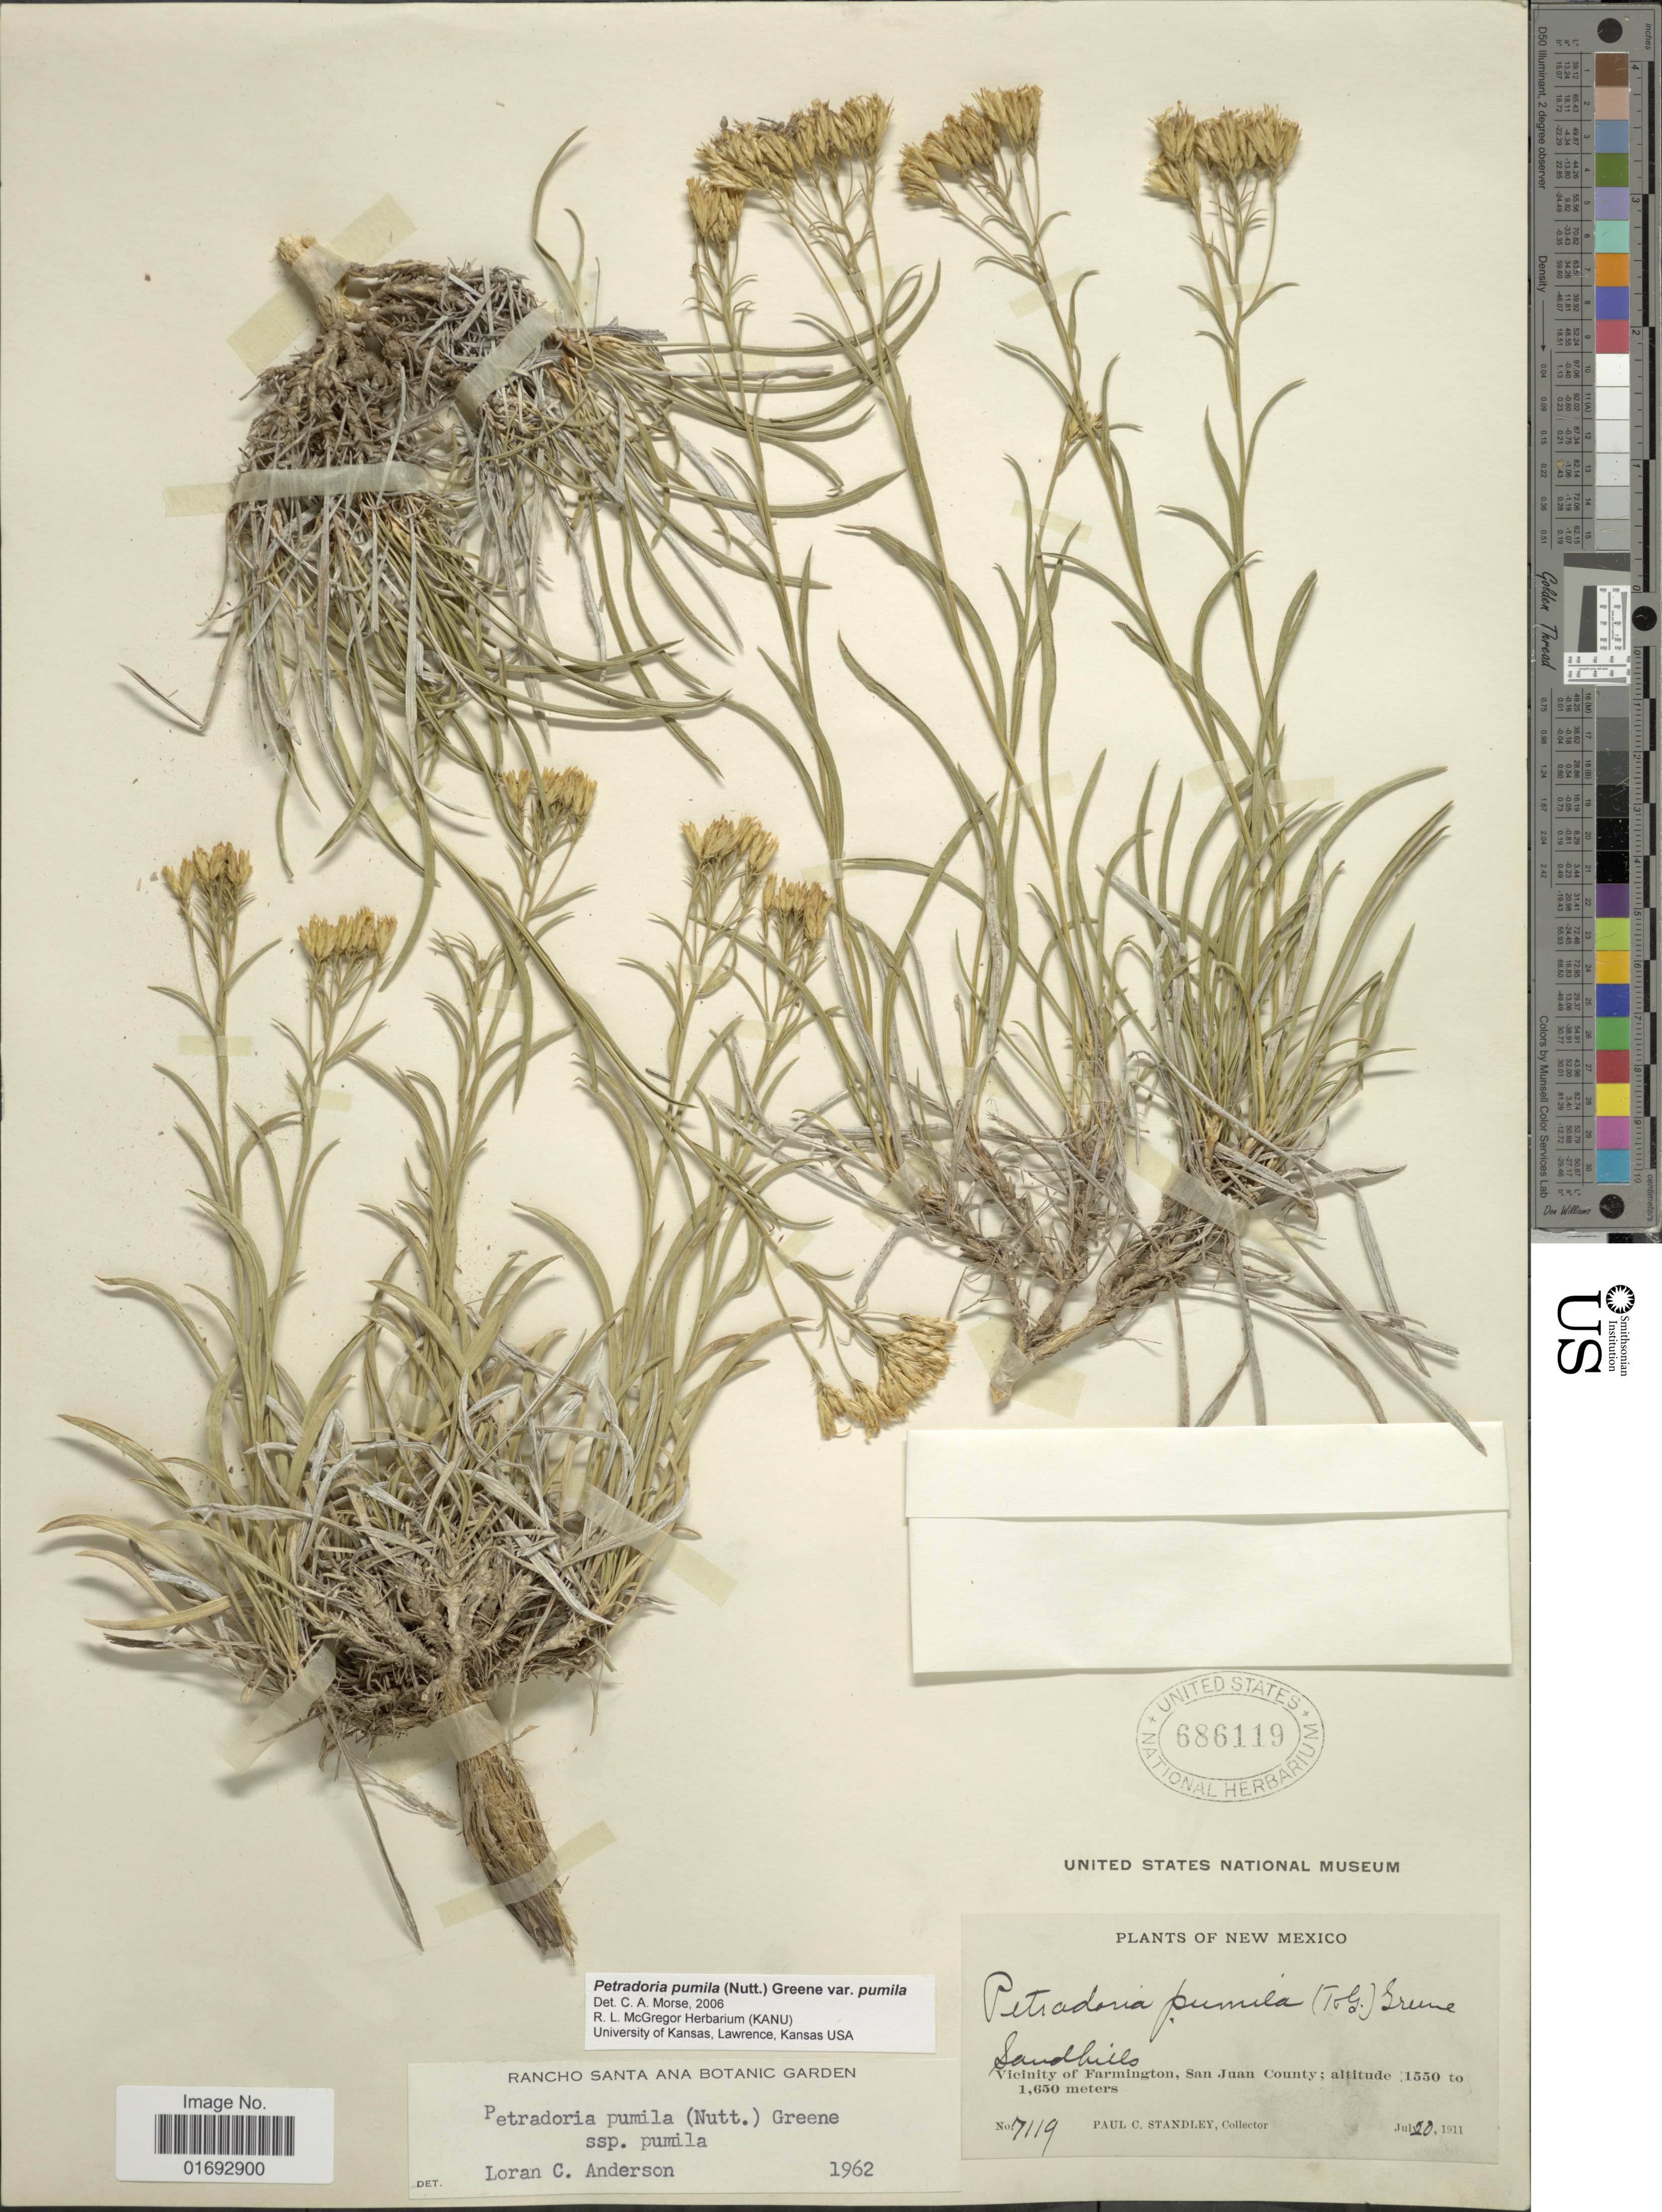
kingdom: Plantae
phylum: Tracheophyta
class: Magnoliopsida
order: Asterales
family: Asteraceae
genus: Petradoria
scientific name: Petradoria pumila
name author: (Nutt.) Greene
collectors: P. C. Standley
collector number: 7119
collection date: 1911-07-20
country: United States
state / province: New Mexico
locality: Sandhills, Vicinity of Farmington, San Juan County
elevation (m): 1550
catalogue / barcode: US 686119